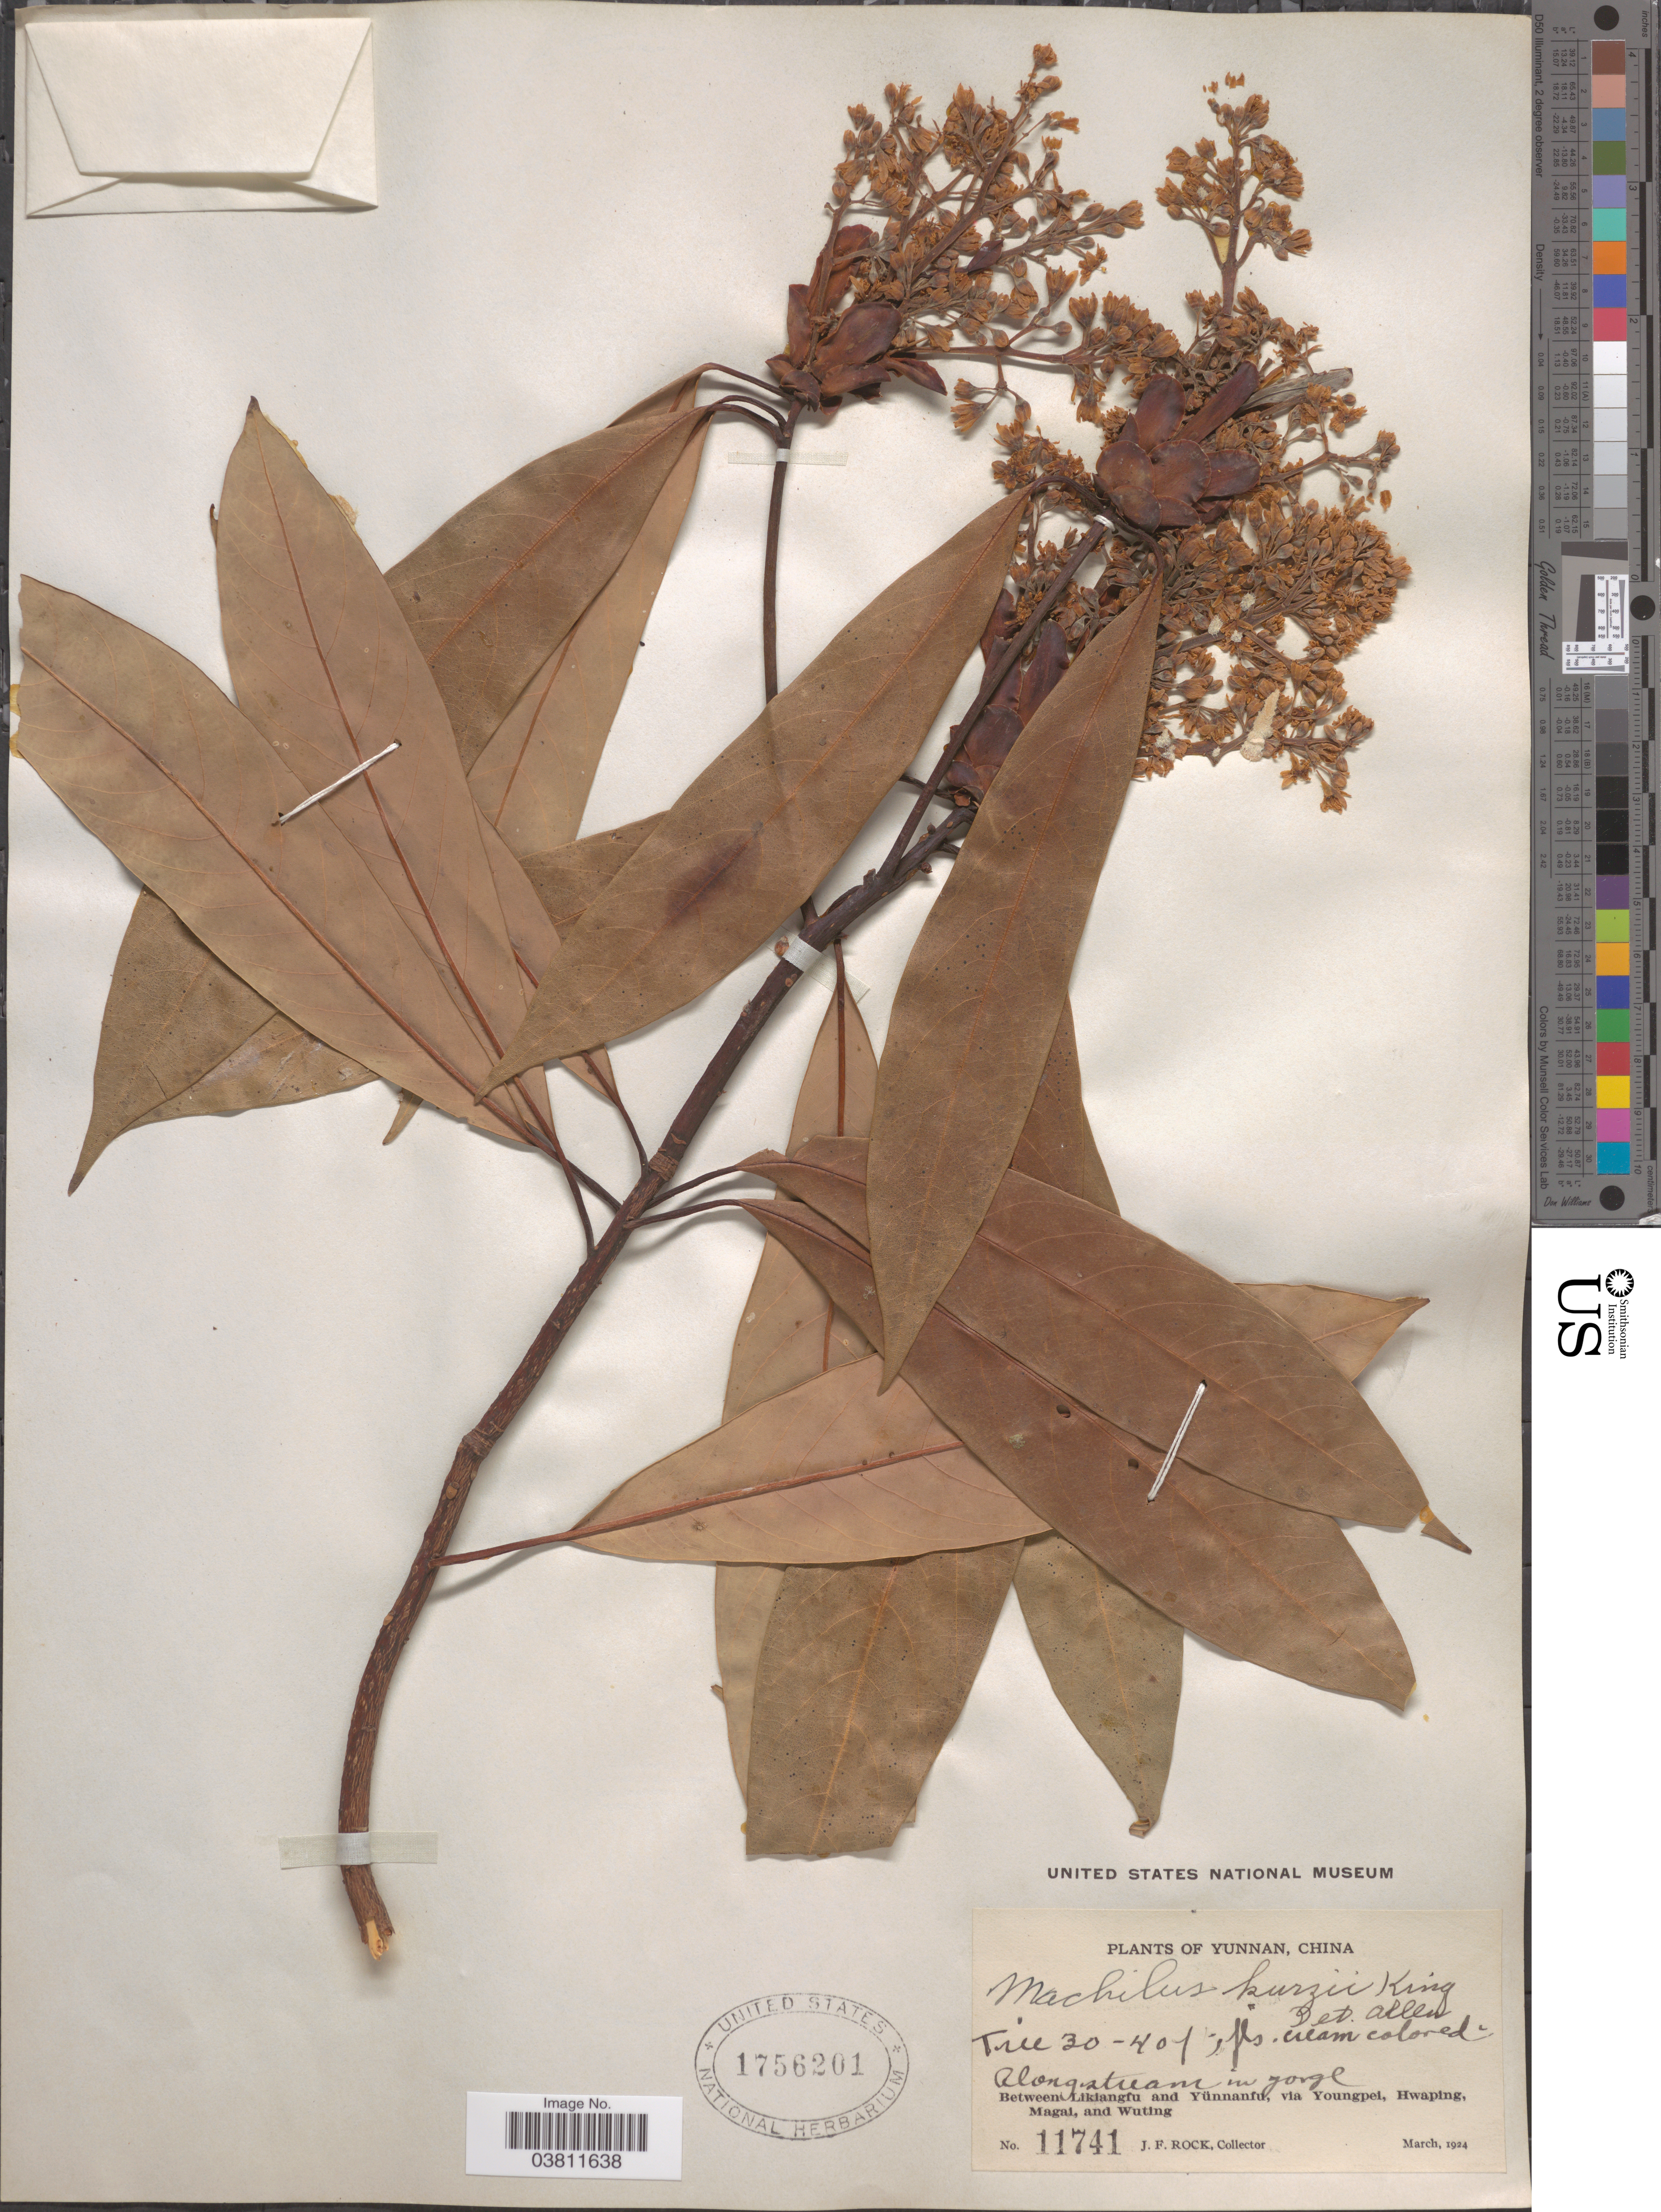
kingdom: Plantae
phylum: Tracheophyta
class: Magnoliopsida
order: Laurales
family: Lauraceae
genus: Machilus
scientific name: Machilus kurzii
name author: King ex Hook. f.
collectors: J. Rock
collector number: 11741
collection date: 1924-03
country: China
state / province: Yunnan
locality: Along stream in gorge. Between Likiangfu and Yünnanfu, via Youngpei, Hwaping, Magai, and Wuting.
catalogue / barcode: US 1756201